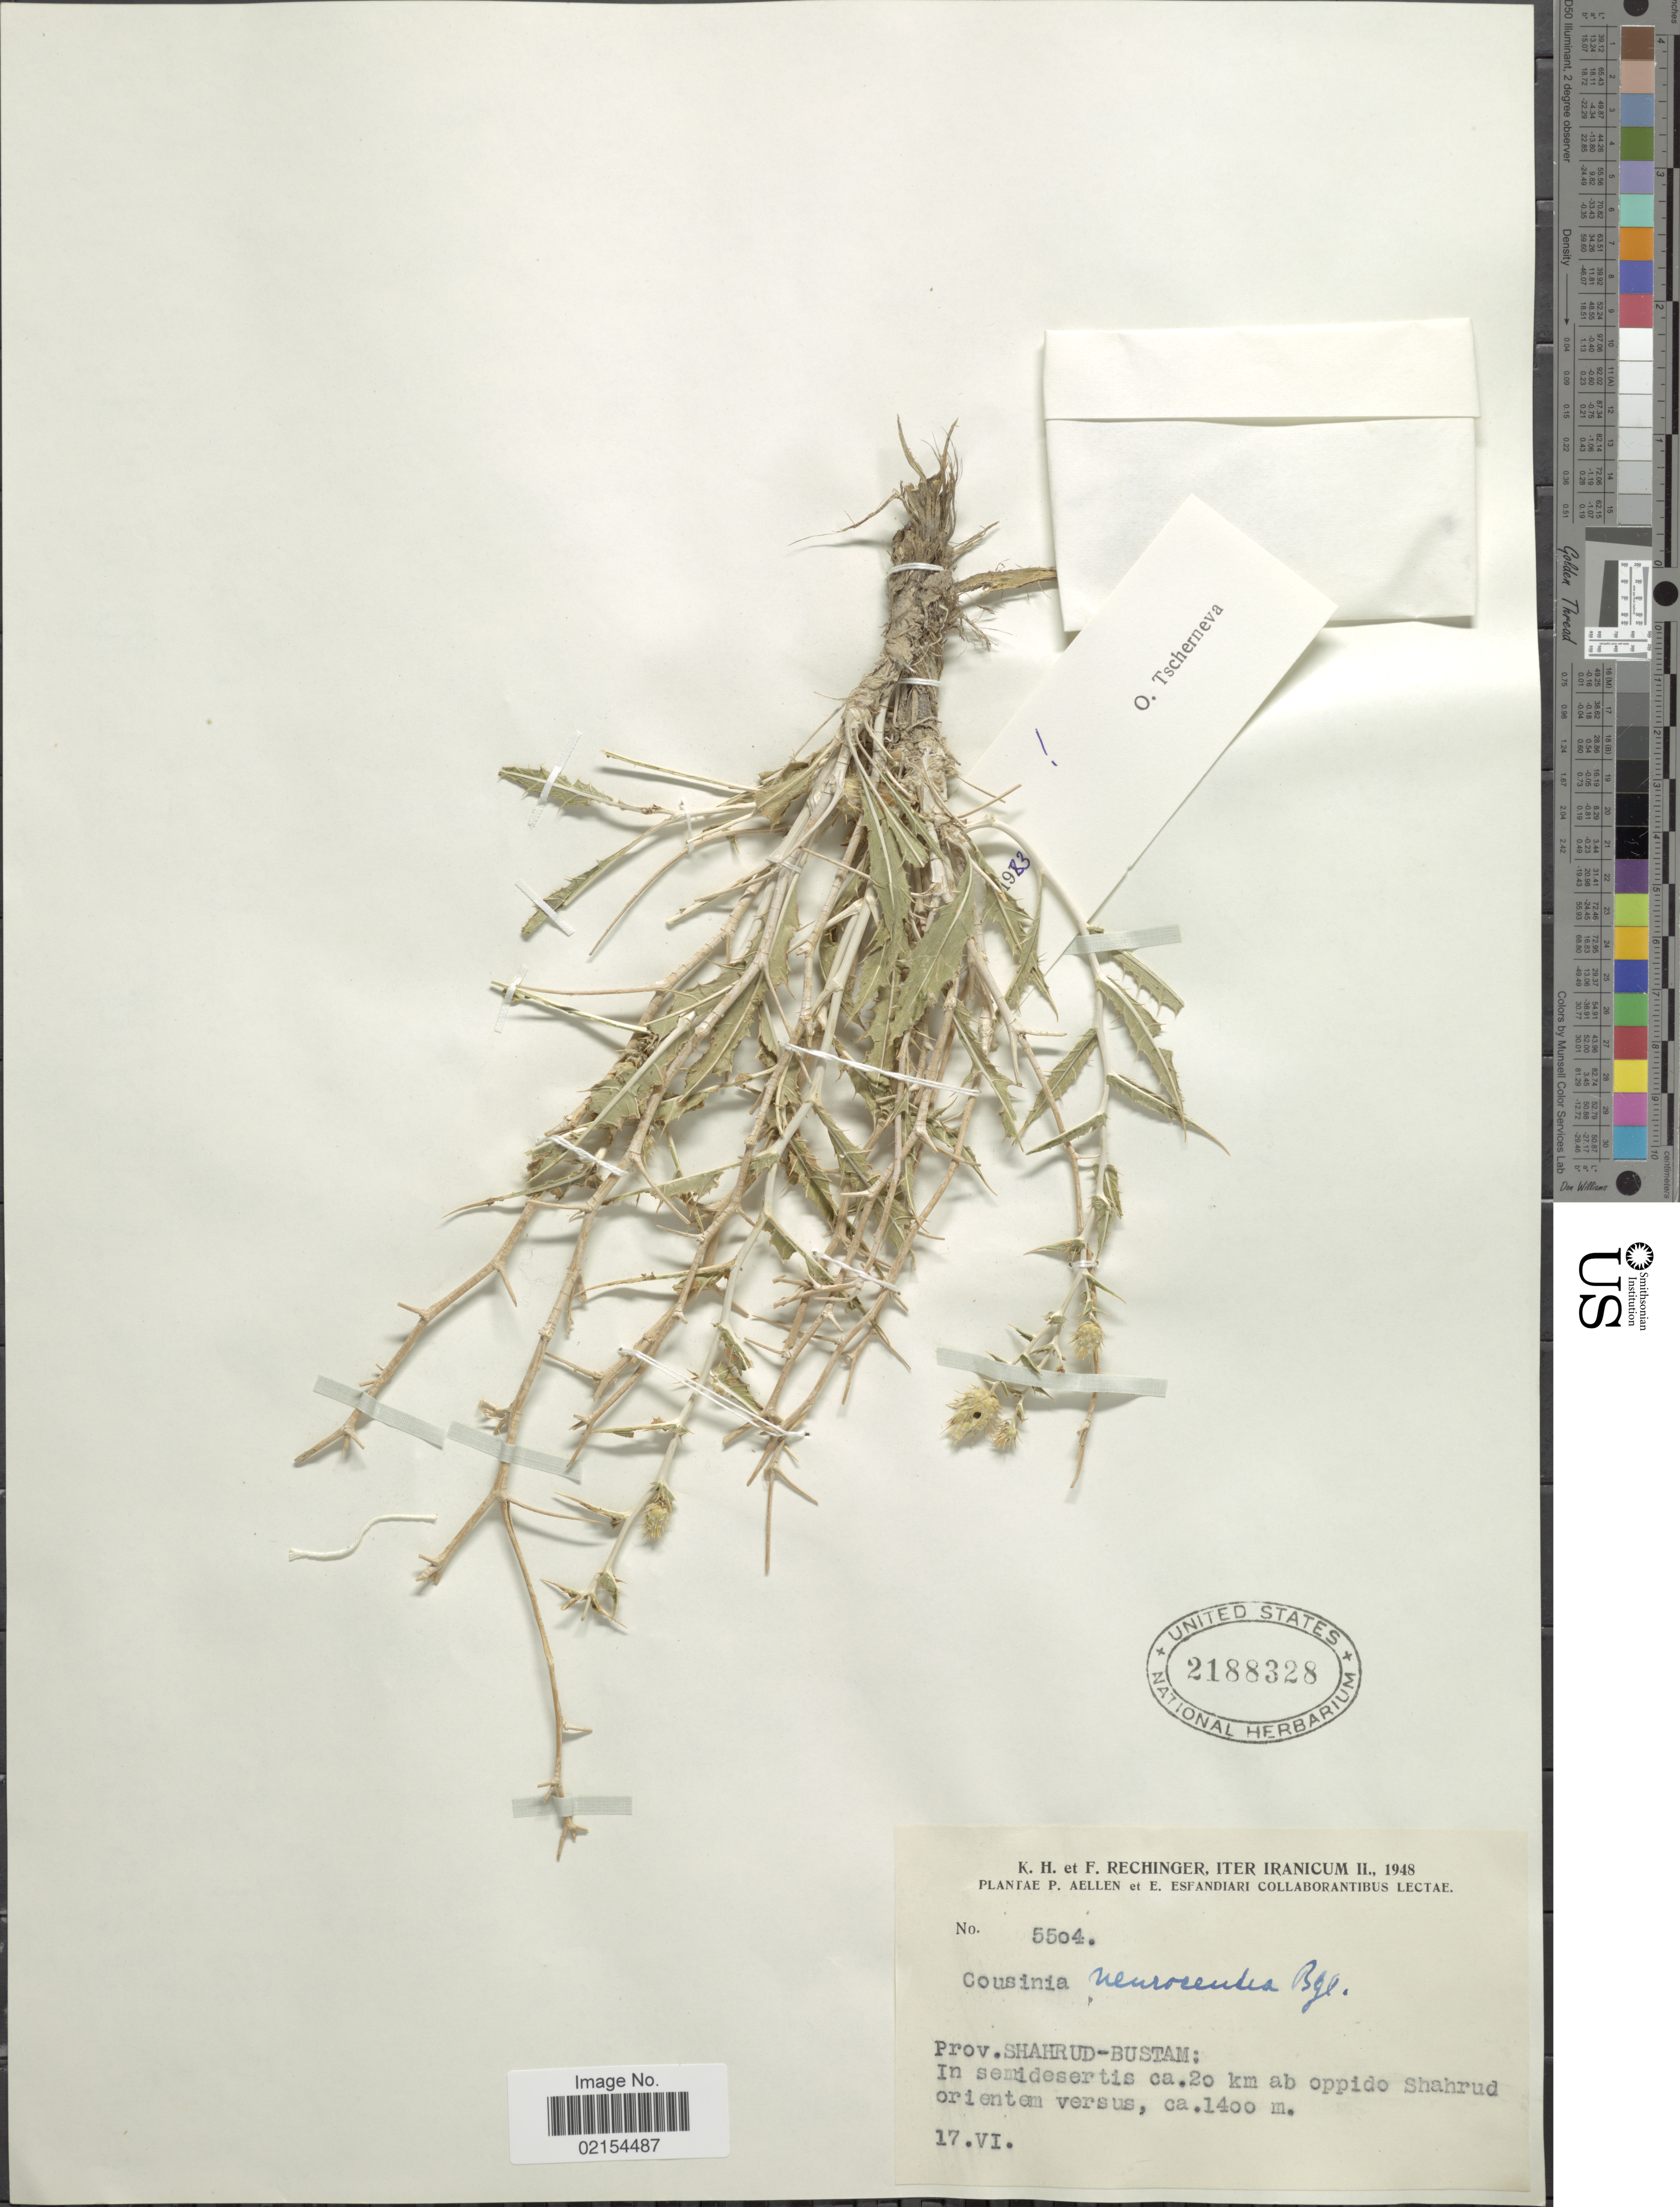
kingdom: Plantae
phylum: Tracheophyta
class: Magnoliopsida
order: Asterales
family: Asteraceae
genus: Cousinia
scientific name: Cousinia neurocentra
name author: Bunge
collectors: K. H. Rechinger & F. Rechinger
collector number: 5504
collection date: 1948-06-17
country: Iran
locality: Iter Iranicum, Prov. Shahrud-Bustam: In semigdesertis, 20 km ab oppido Shahrud orientem versus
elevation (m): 1400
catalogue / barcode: US 2188328